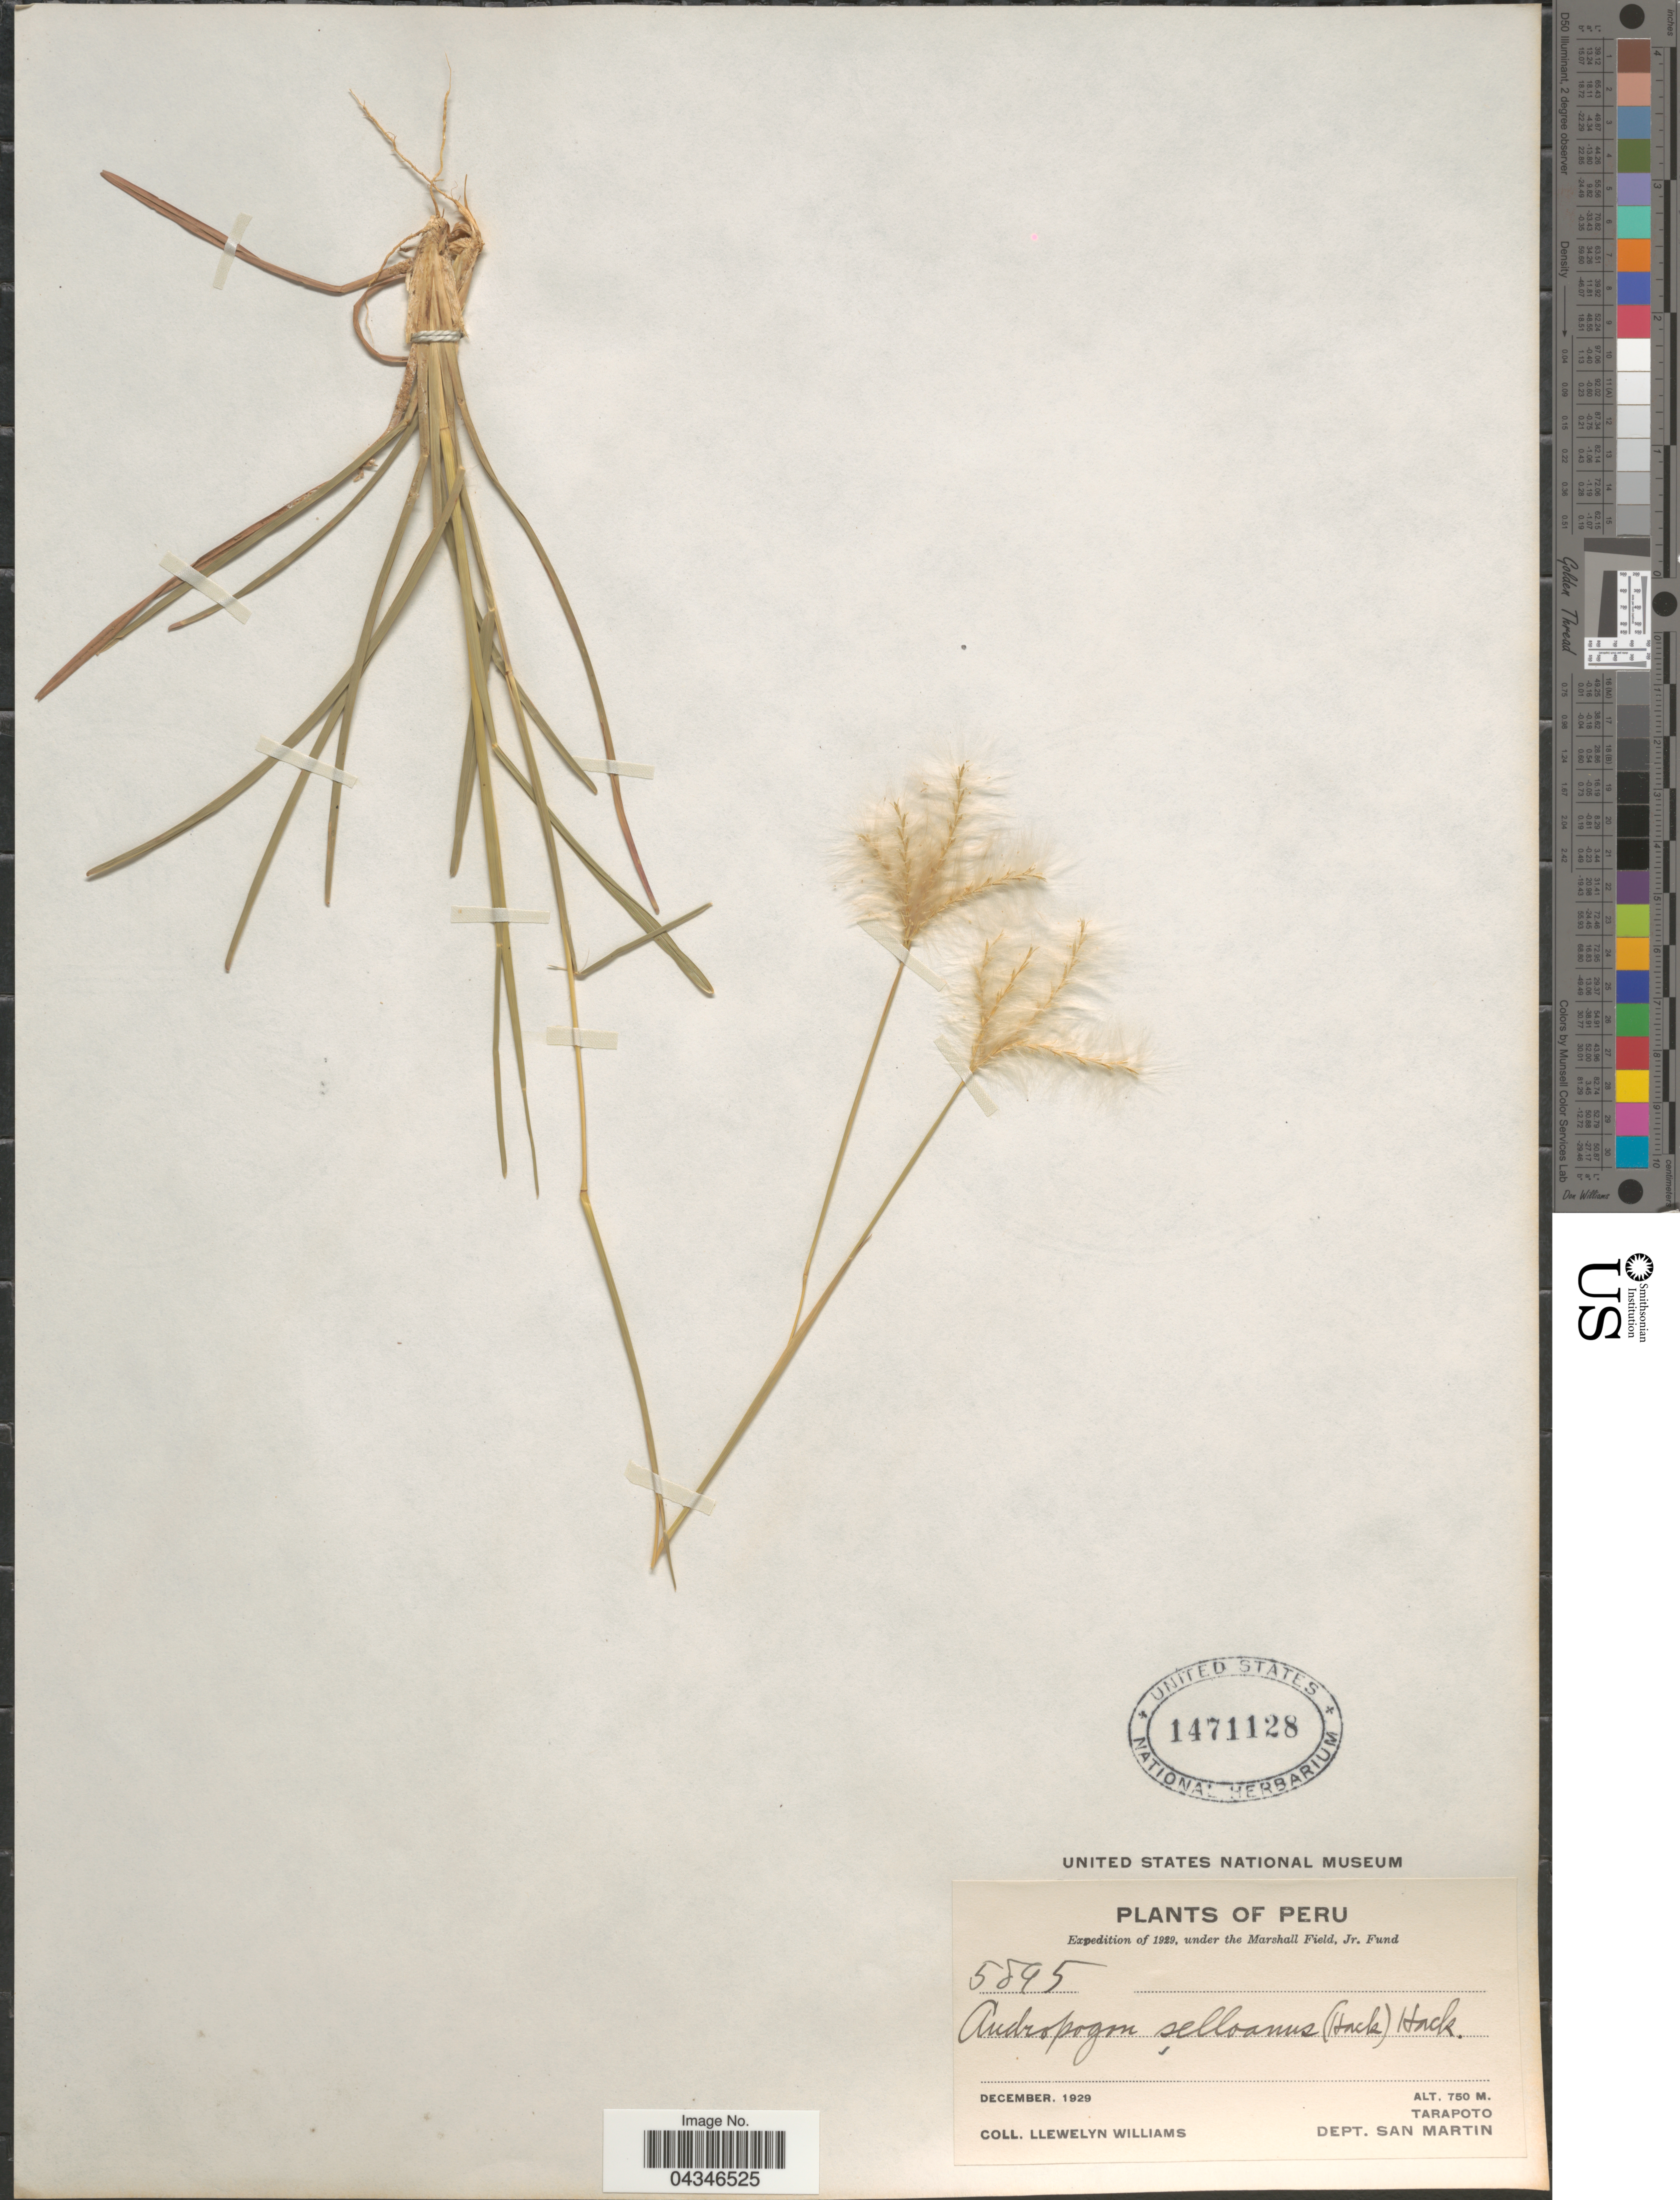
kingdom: Plantae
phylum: Tracheophyta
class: Liliopsida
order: Poales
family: Poaceae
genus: Andropogon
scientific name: Andropogon selloanus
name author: (Hack.) Hack.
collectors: Ll. Williams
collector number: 5895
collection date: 1929-12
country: Peru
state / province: San Martín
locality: Expedition of 1929. Tarapoto. Dept. San Martin.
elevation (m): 750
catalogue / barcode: US 1471128